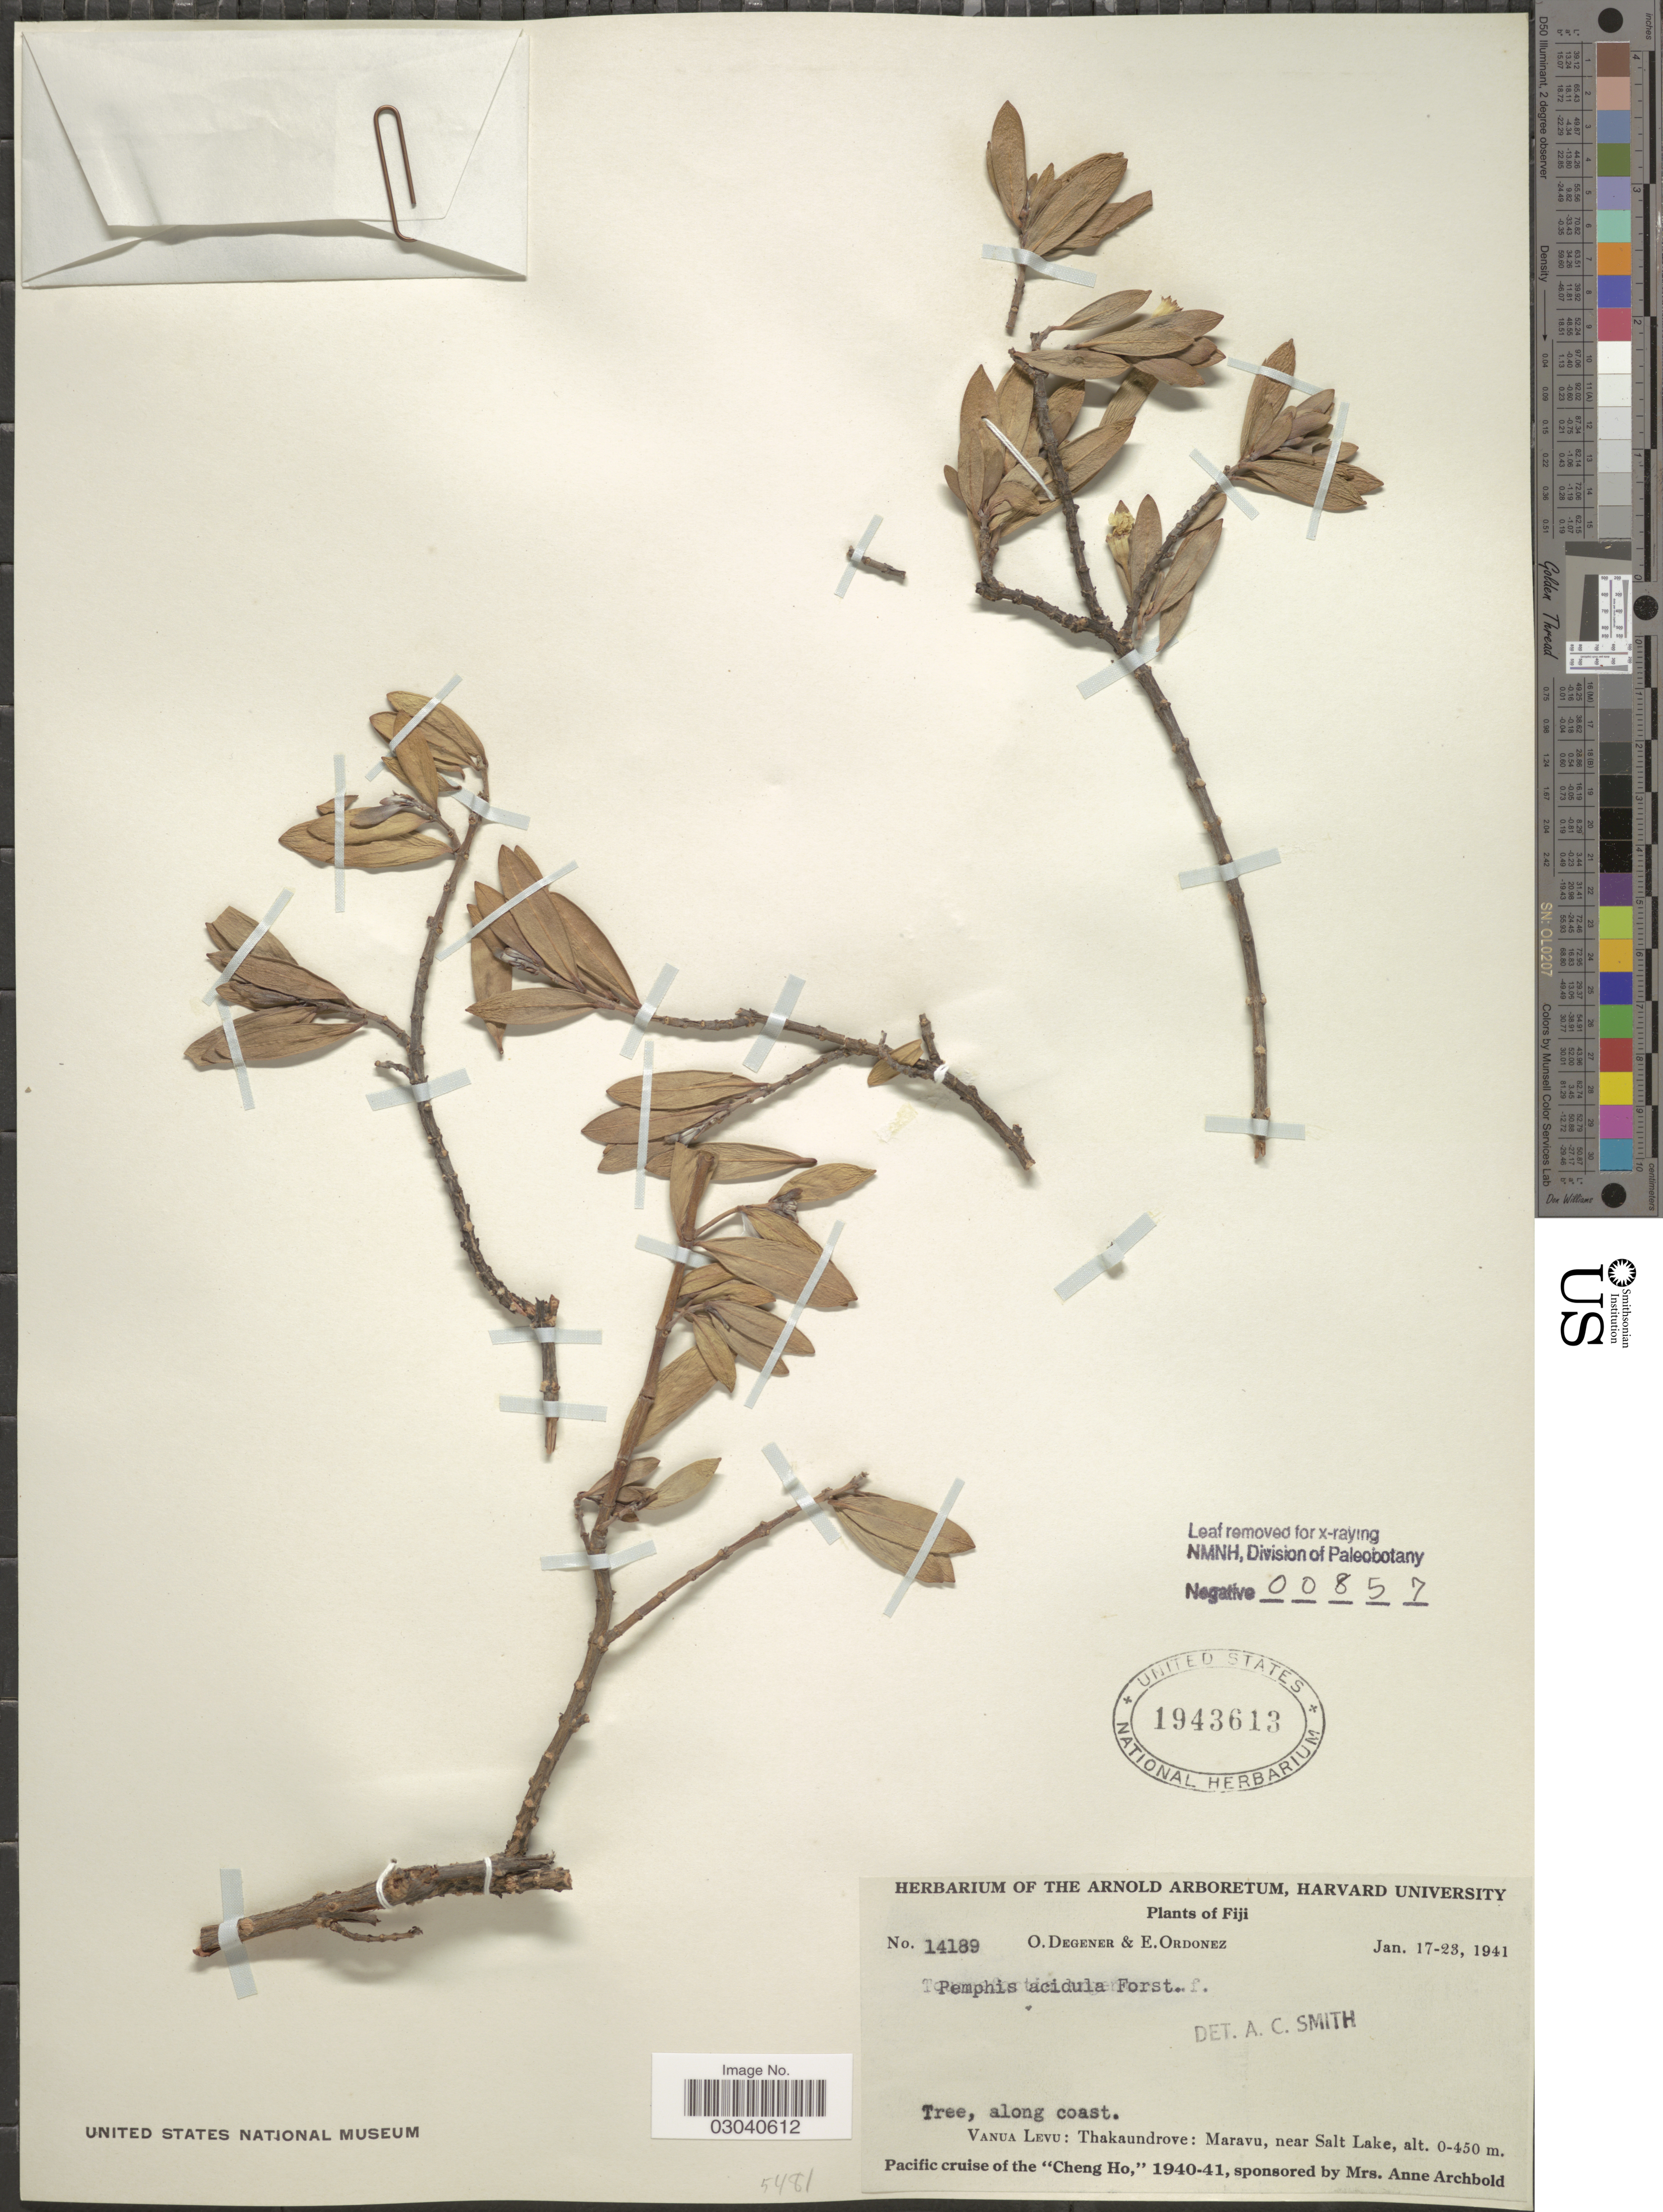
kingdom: Plantae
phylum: Tracheophyta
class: Magnoliopsida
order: Myrtales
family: Lythraceae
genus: Pemphis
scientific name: Pemphis acidula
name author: J.R. Forst. & G. Forst.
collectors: O. Degener & E. Ordonez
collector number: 14189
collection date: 1941-01-17/1941-01-23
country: Fiji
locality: Vanua Levu: Thakaundrove: Maravu, near Salt Lake.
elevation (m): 0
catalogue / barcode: US 1943613